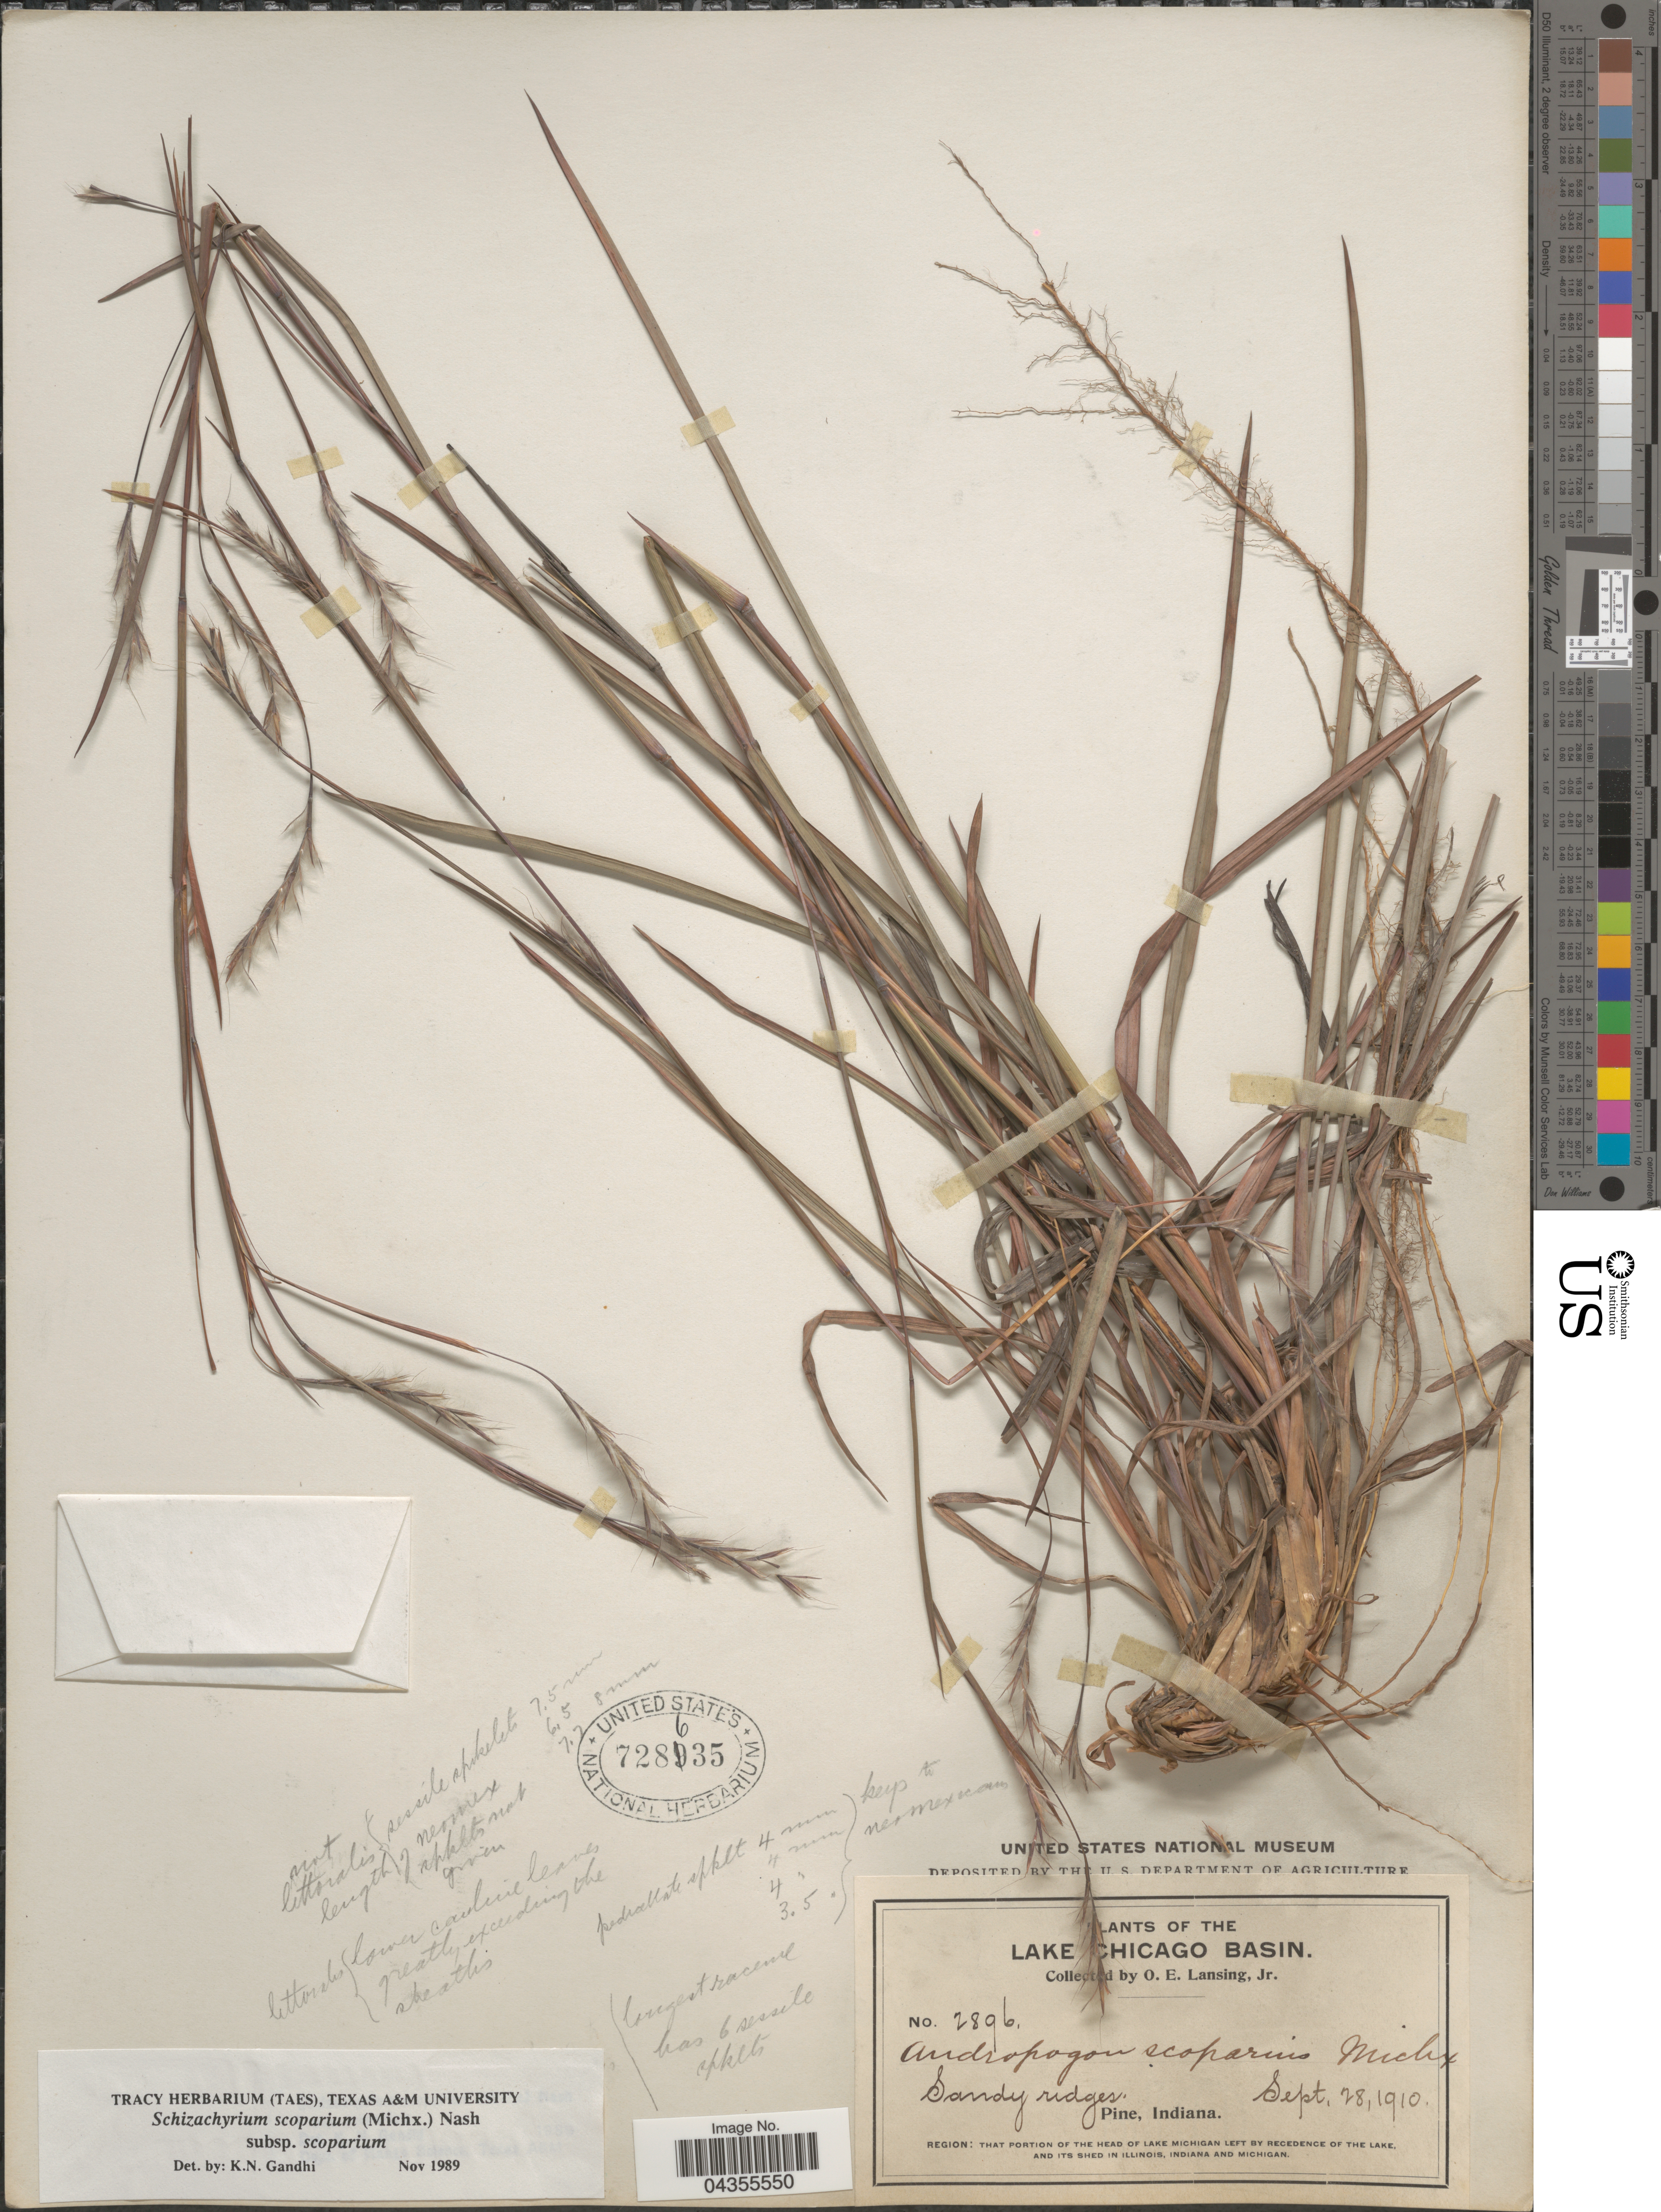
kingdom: Plantae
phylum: Tracheophyta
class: Liliopsida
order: Poales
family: Poaceae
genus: Schizachyrium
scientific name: Schizachyrium scoparium var. scoparium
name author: (Michx.) Nash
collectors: O. E. Lansing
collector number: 2896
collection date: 1910-09-28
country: United States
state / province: Indiana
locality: Lake Chicago Basin. Pine. Region: that portion of the Head of Lake Michigan left by recedence of the lake, and its shed in Illinois, Indiana and Michigan.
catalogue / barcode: US 728635